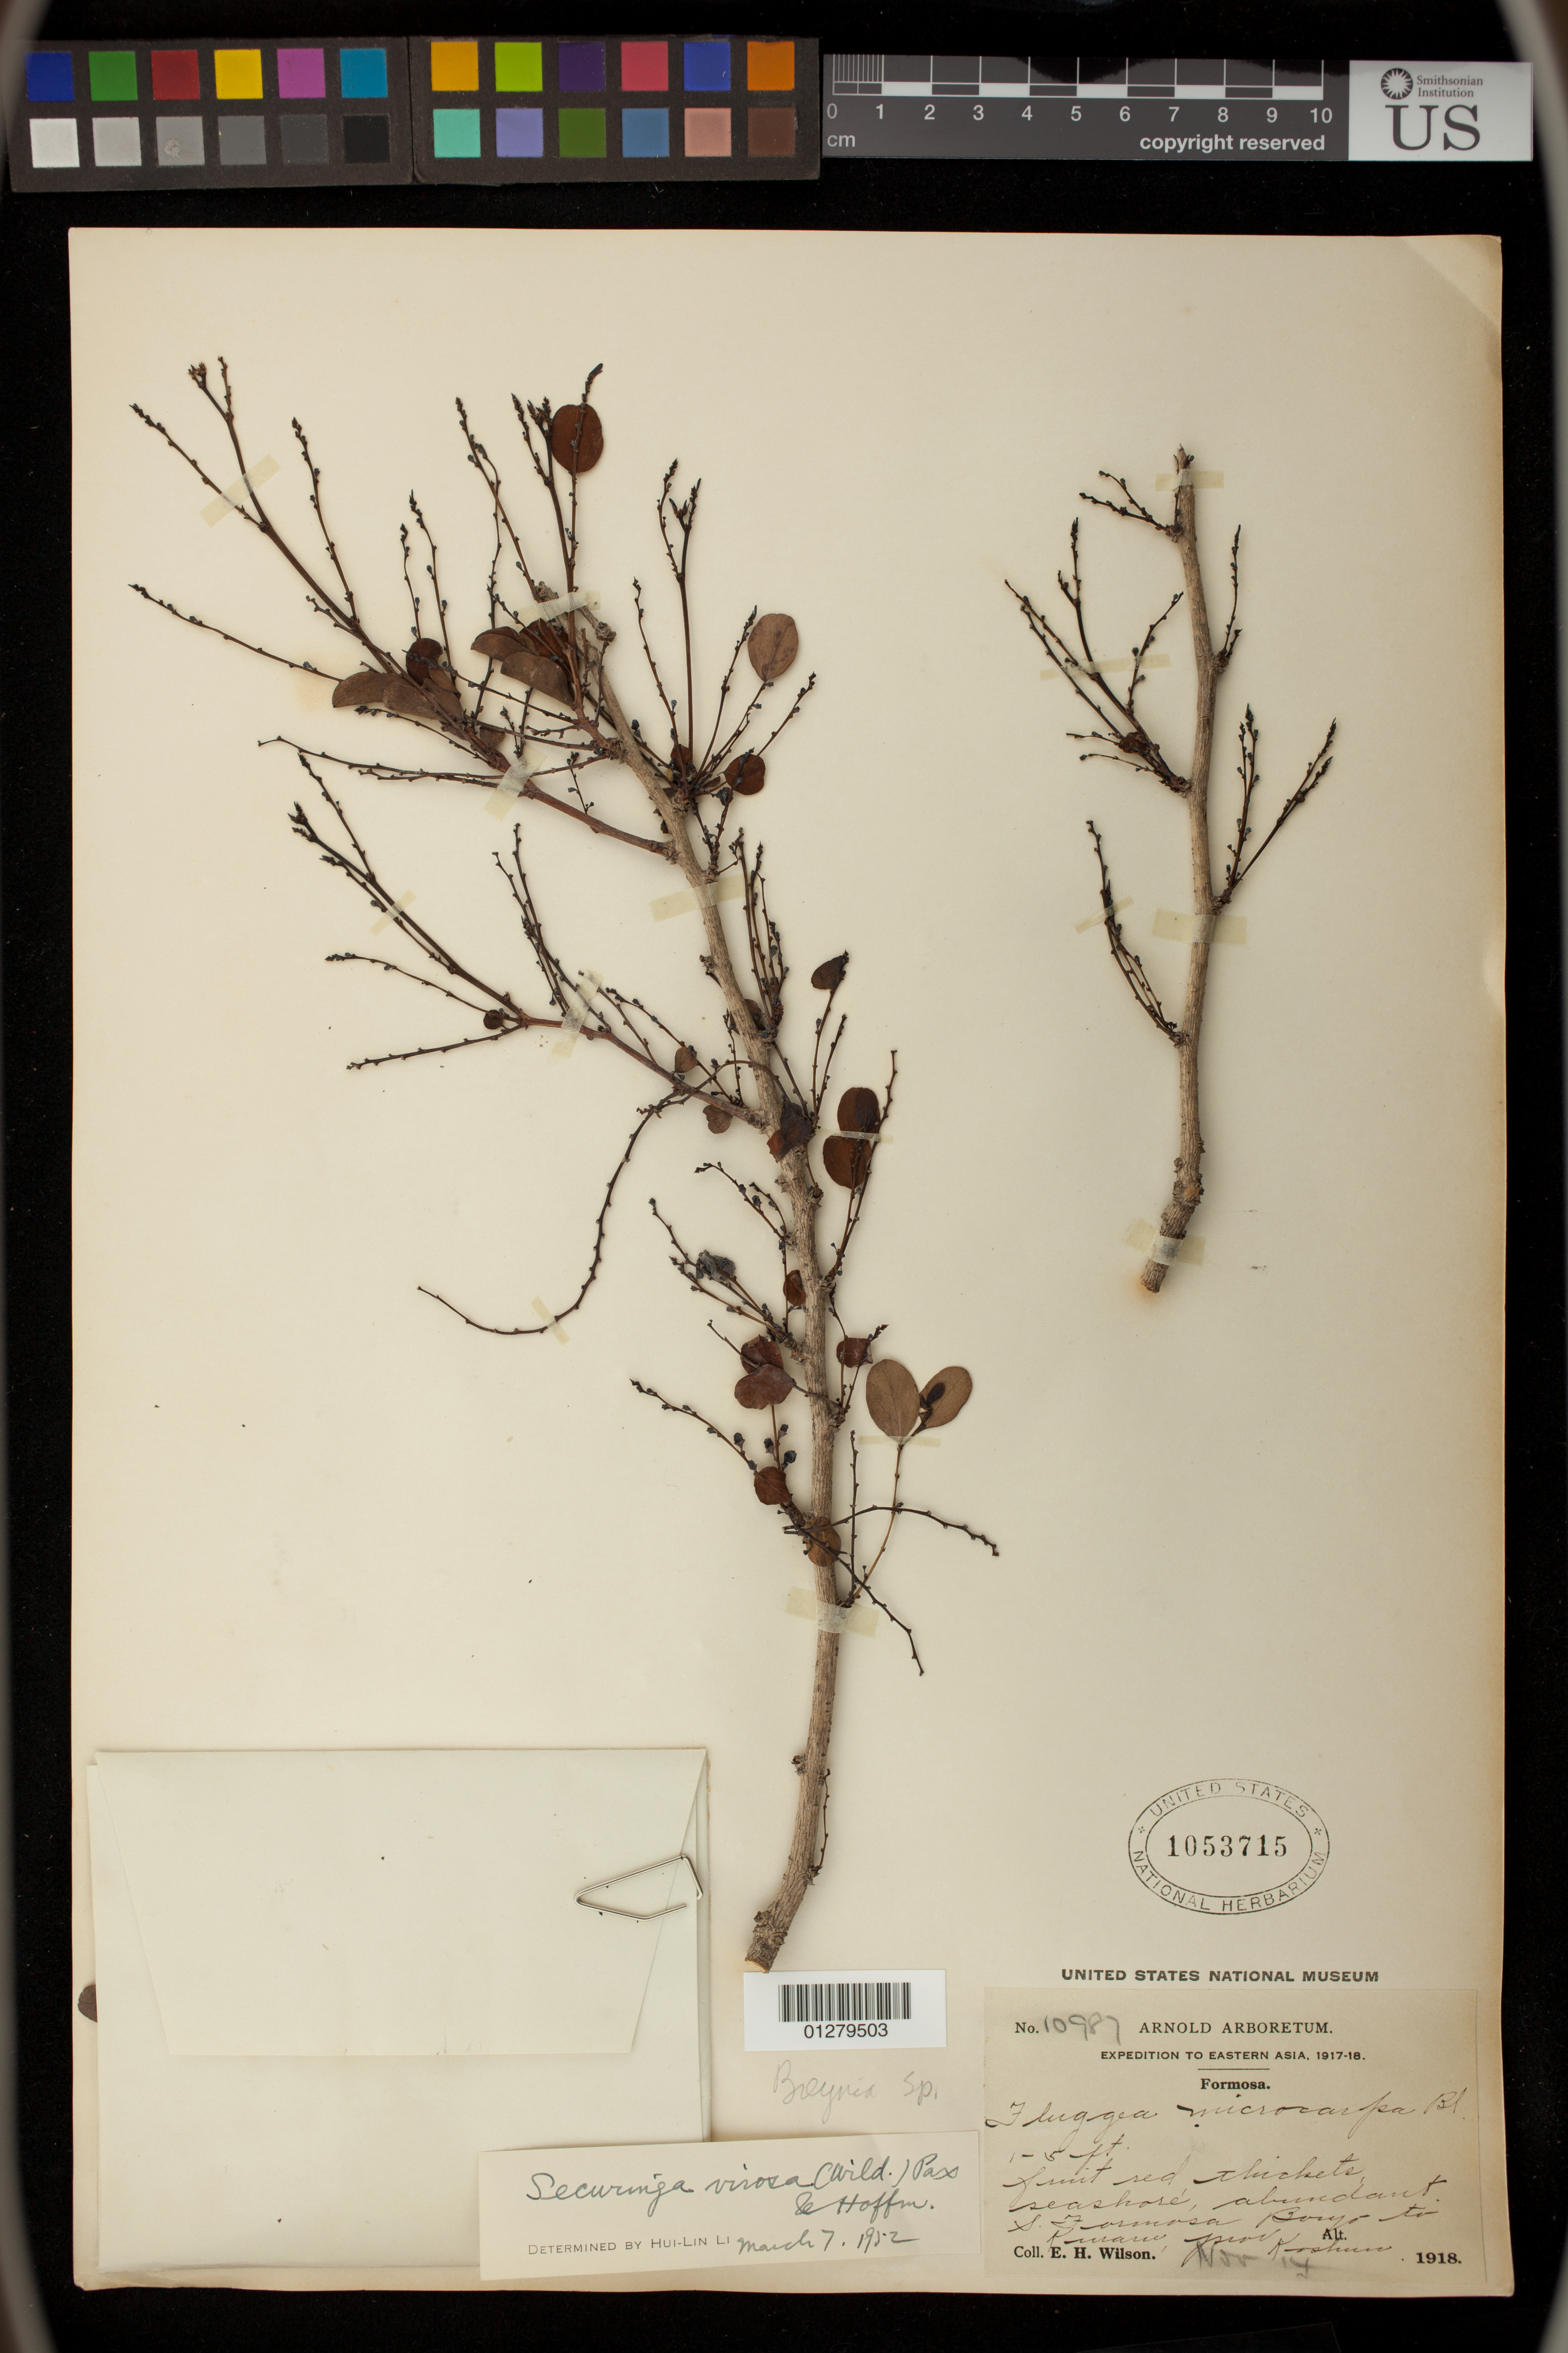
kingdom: Plantae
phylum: Tracheophyta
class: Magnoliopsida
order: Malpighiales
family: Phyllanthaceae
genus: Breynia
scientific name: Breynia sp.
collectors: E. H. Wilson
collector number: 10987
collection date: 1918-11-14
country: Taiwan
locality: S. Formosa, Boryo to Kuraru, Koshun [Hengchun]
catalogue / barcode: US 1053715